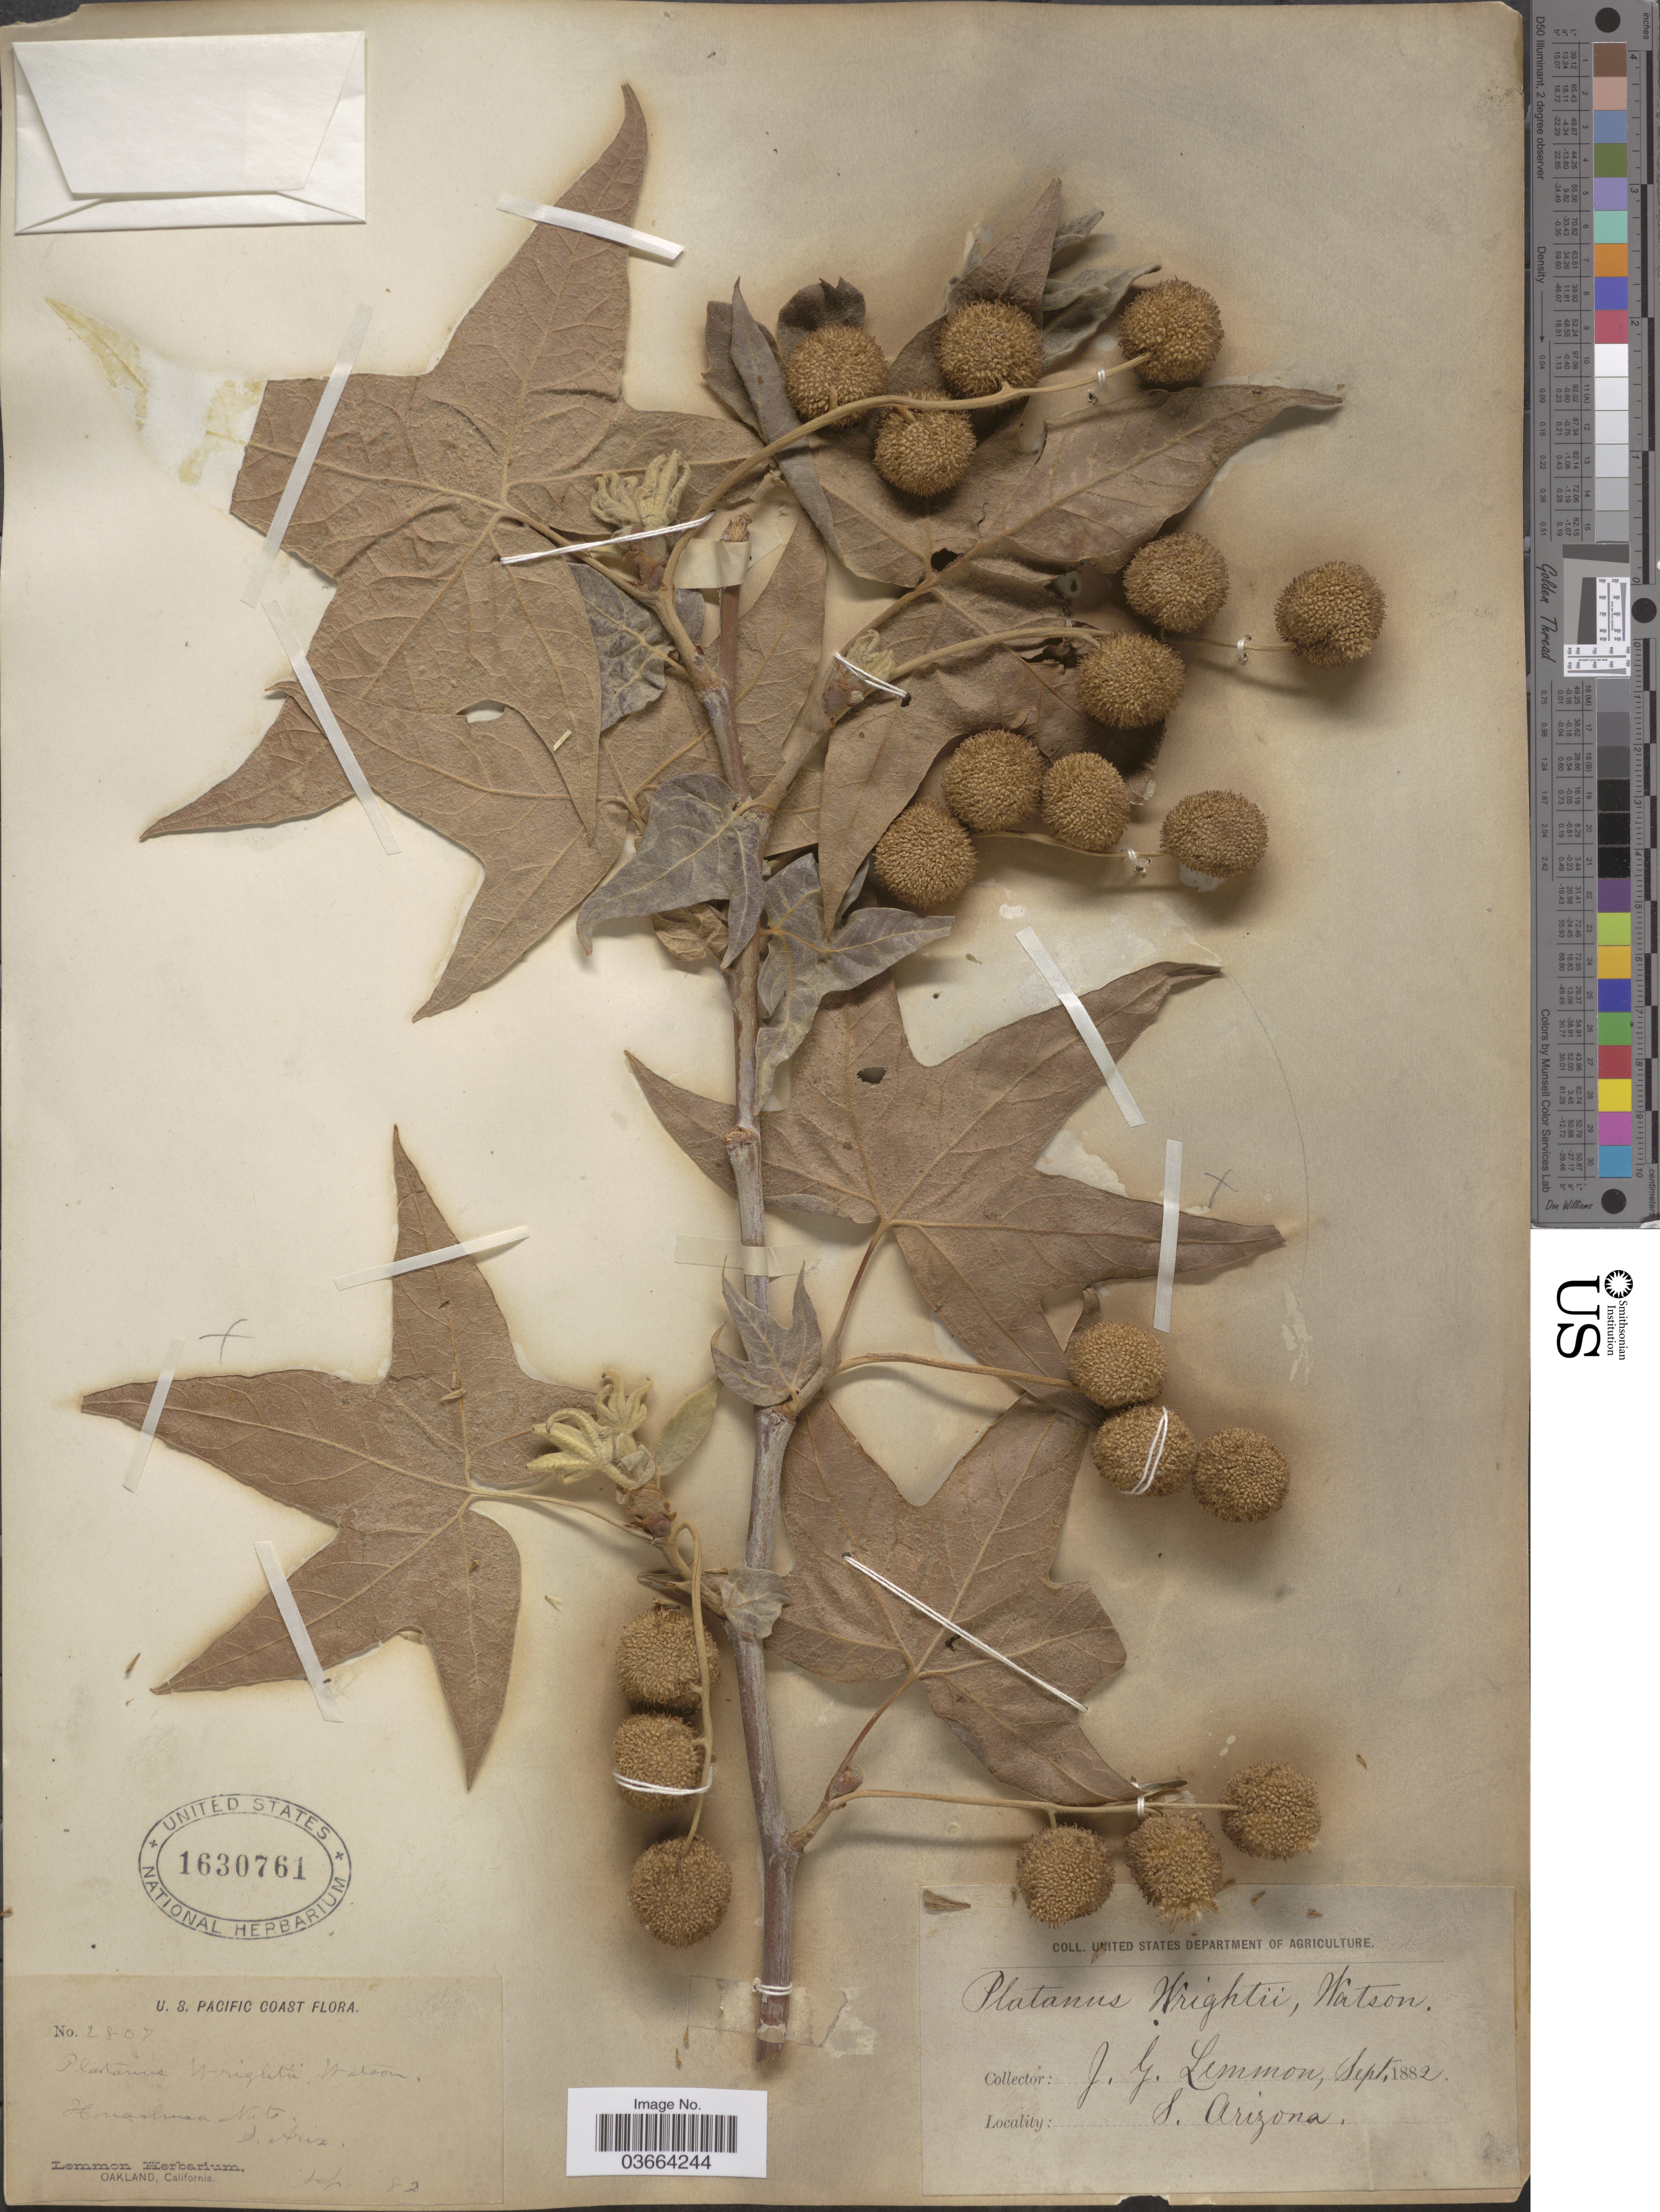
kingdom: Plantae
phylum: Tracheophyta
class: Magnoliopsida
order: Proteales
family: Platanaceae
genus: Platanus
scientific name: Platanus wrightii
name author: S. Watson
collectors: J. Lemmon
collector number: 2807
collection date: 1882-09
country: United States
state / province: Arizona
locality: U. S. Pacific Coast. Huachuca. Mts. S. Arizona.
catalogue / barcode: US 1630761